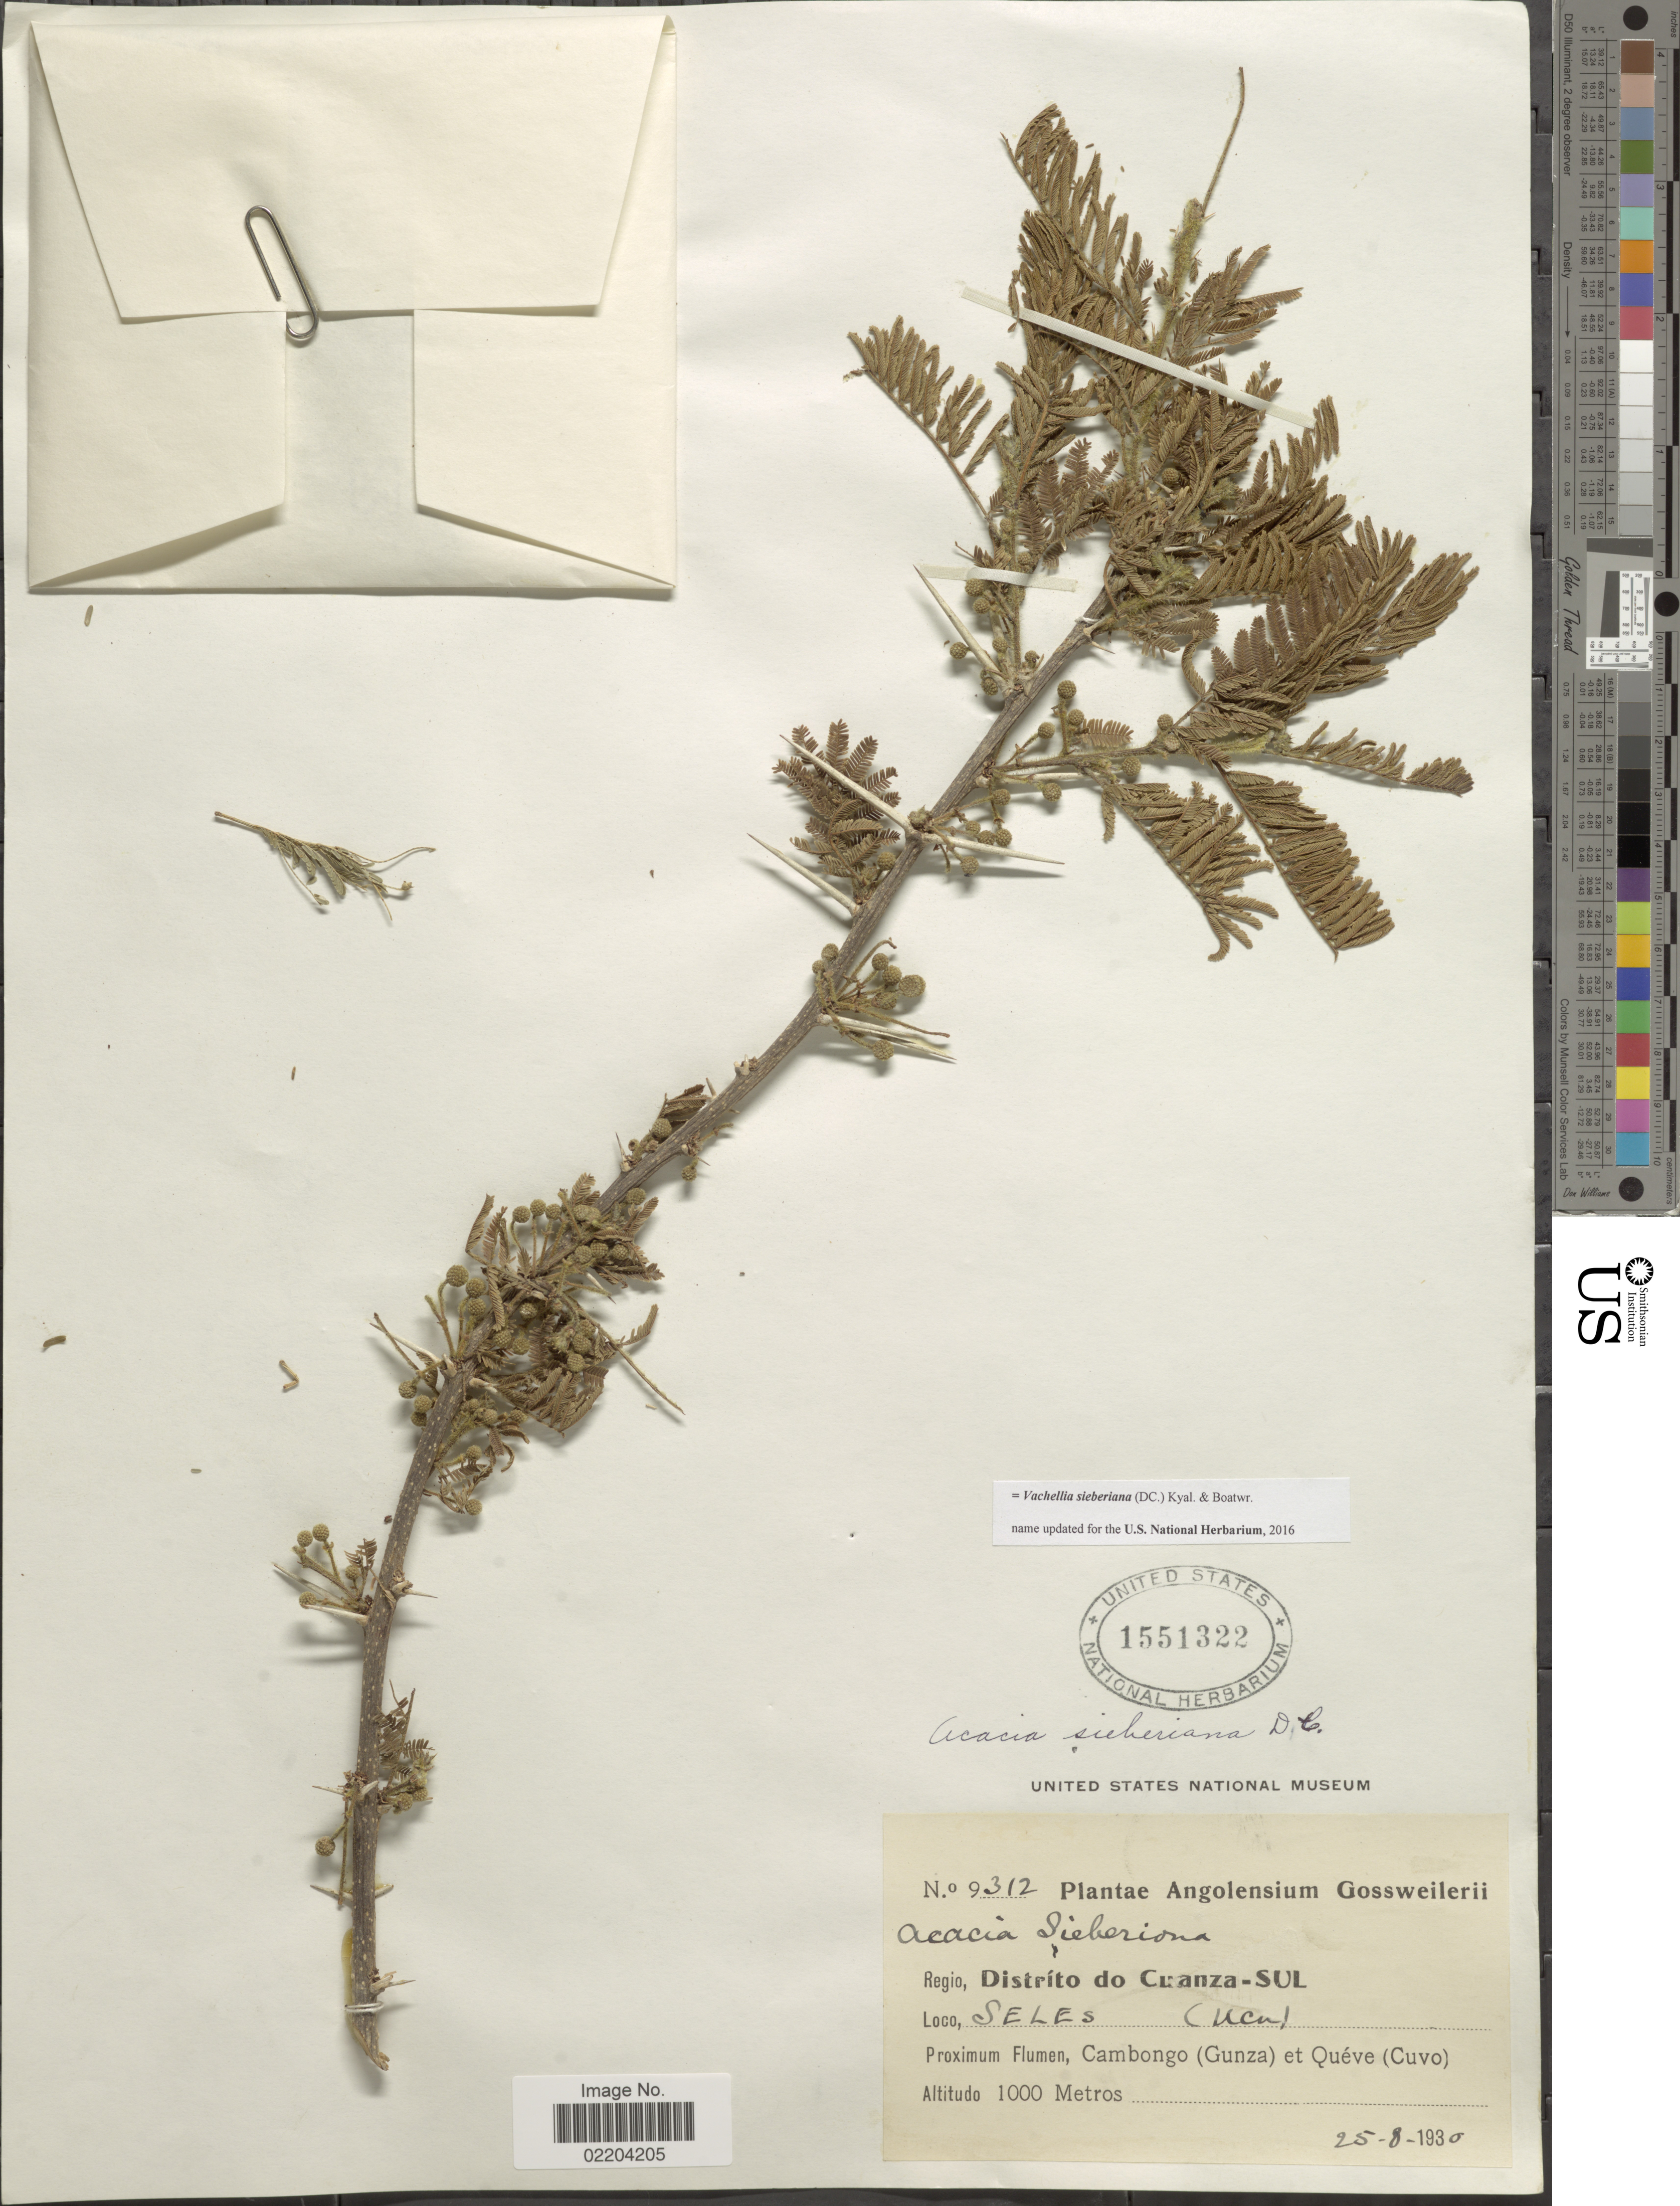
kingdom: Plantae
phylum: Tracheophyta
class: Magnoliopsida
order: Fabales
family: Fabaceae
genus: Vachellia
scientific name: Vachellia sieberiana var. sieberiana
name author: (DC.) Kyal. & Boatwr.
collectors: Gossweiler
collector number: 9312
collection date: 1930-08-25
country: Angola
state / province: Cuanza Sul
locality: Regio Distrito do Cuanza-Sul. Seles, Proximum flumen, Cambongo (Guanza) et Queve (Cuvo).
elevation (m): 1000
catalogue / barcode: US 1551322